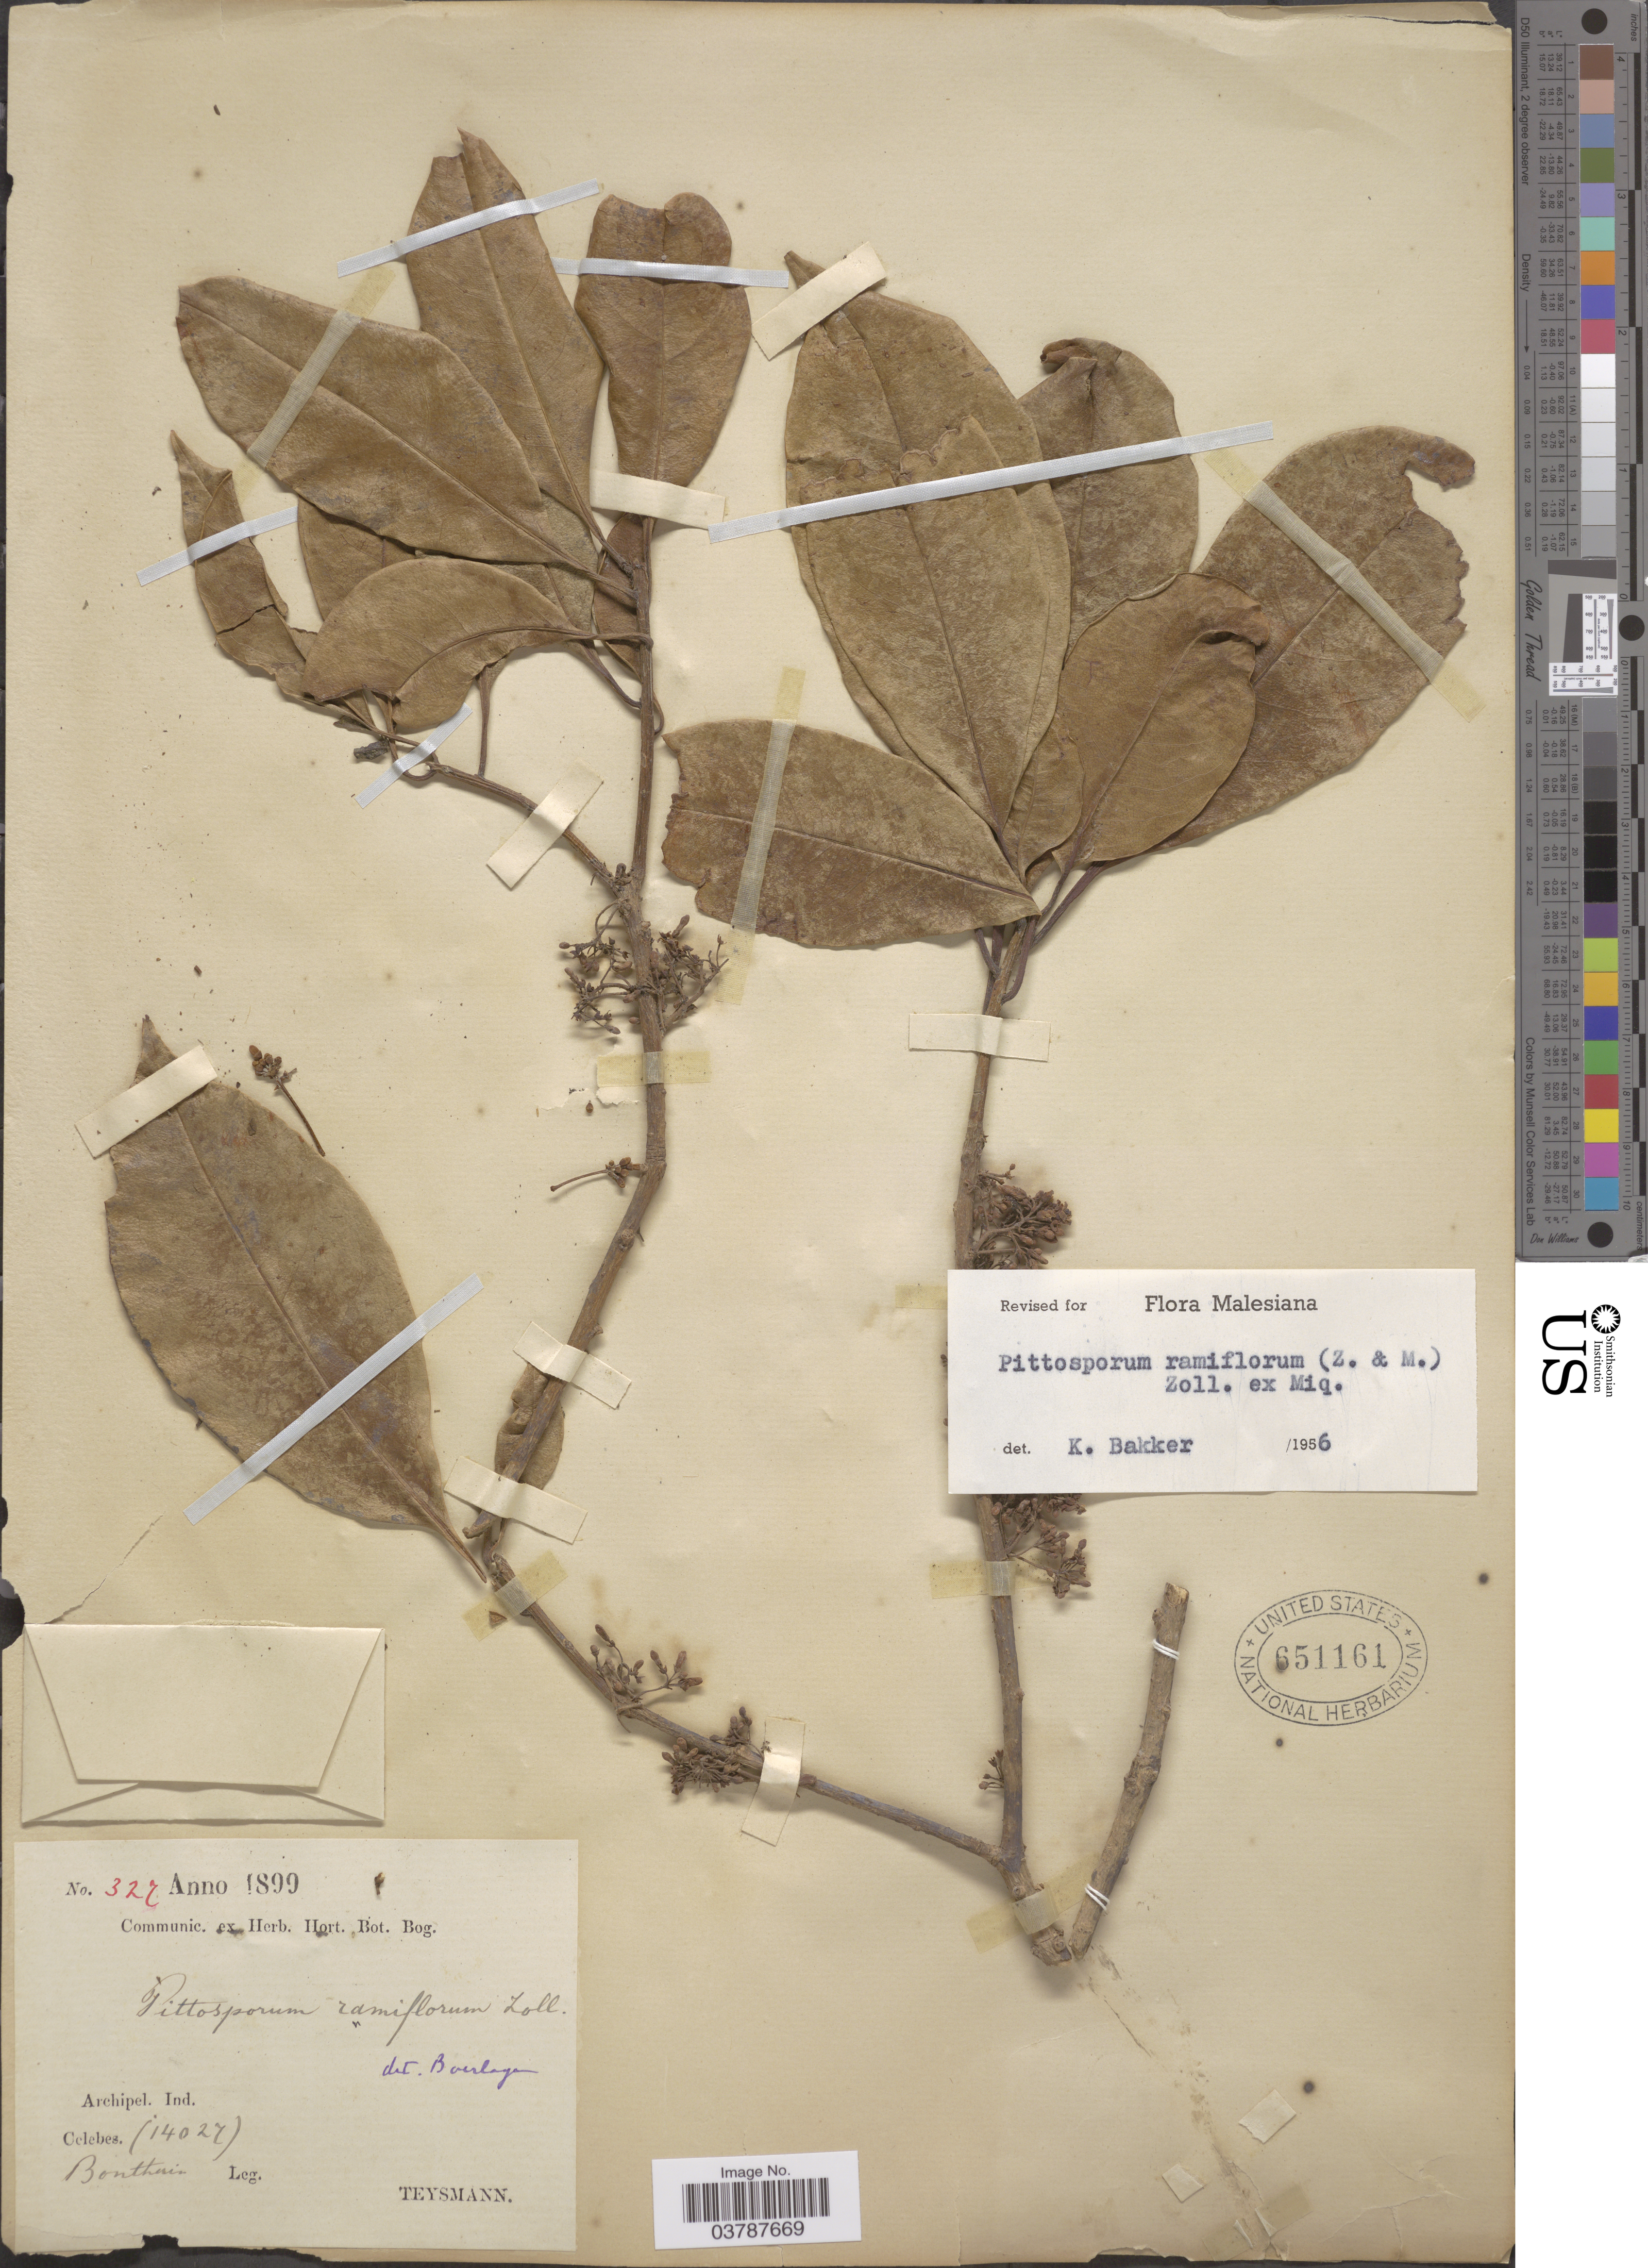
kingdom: Plantae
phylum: Tracheophyta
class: Magnoliopsida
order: Apiales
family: Pittosporaceae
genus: Pittosporum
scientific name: Pittosporum ramiflorum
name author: (Zoll. & Mor.) Zoll.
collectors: Teysmann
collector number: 327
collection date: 1899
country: Indonesia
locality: Archipel Ind. Celebes. Bonthain.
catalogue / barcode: US 651161